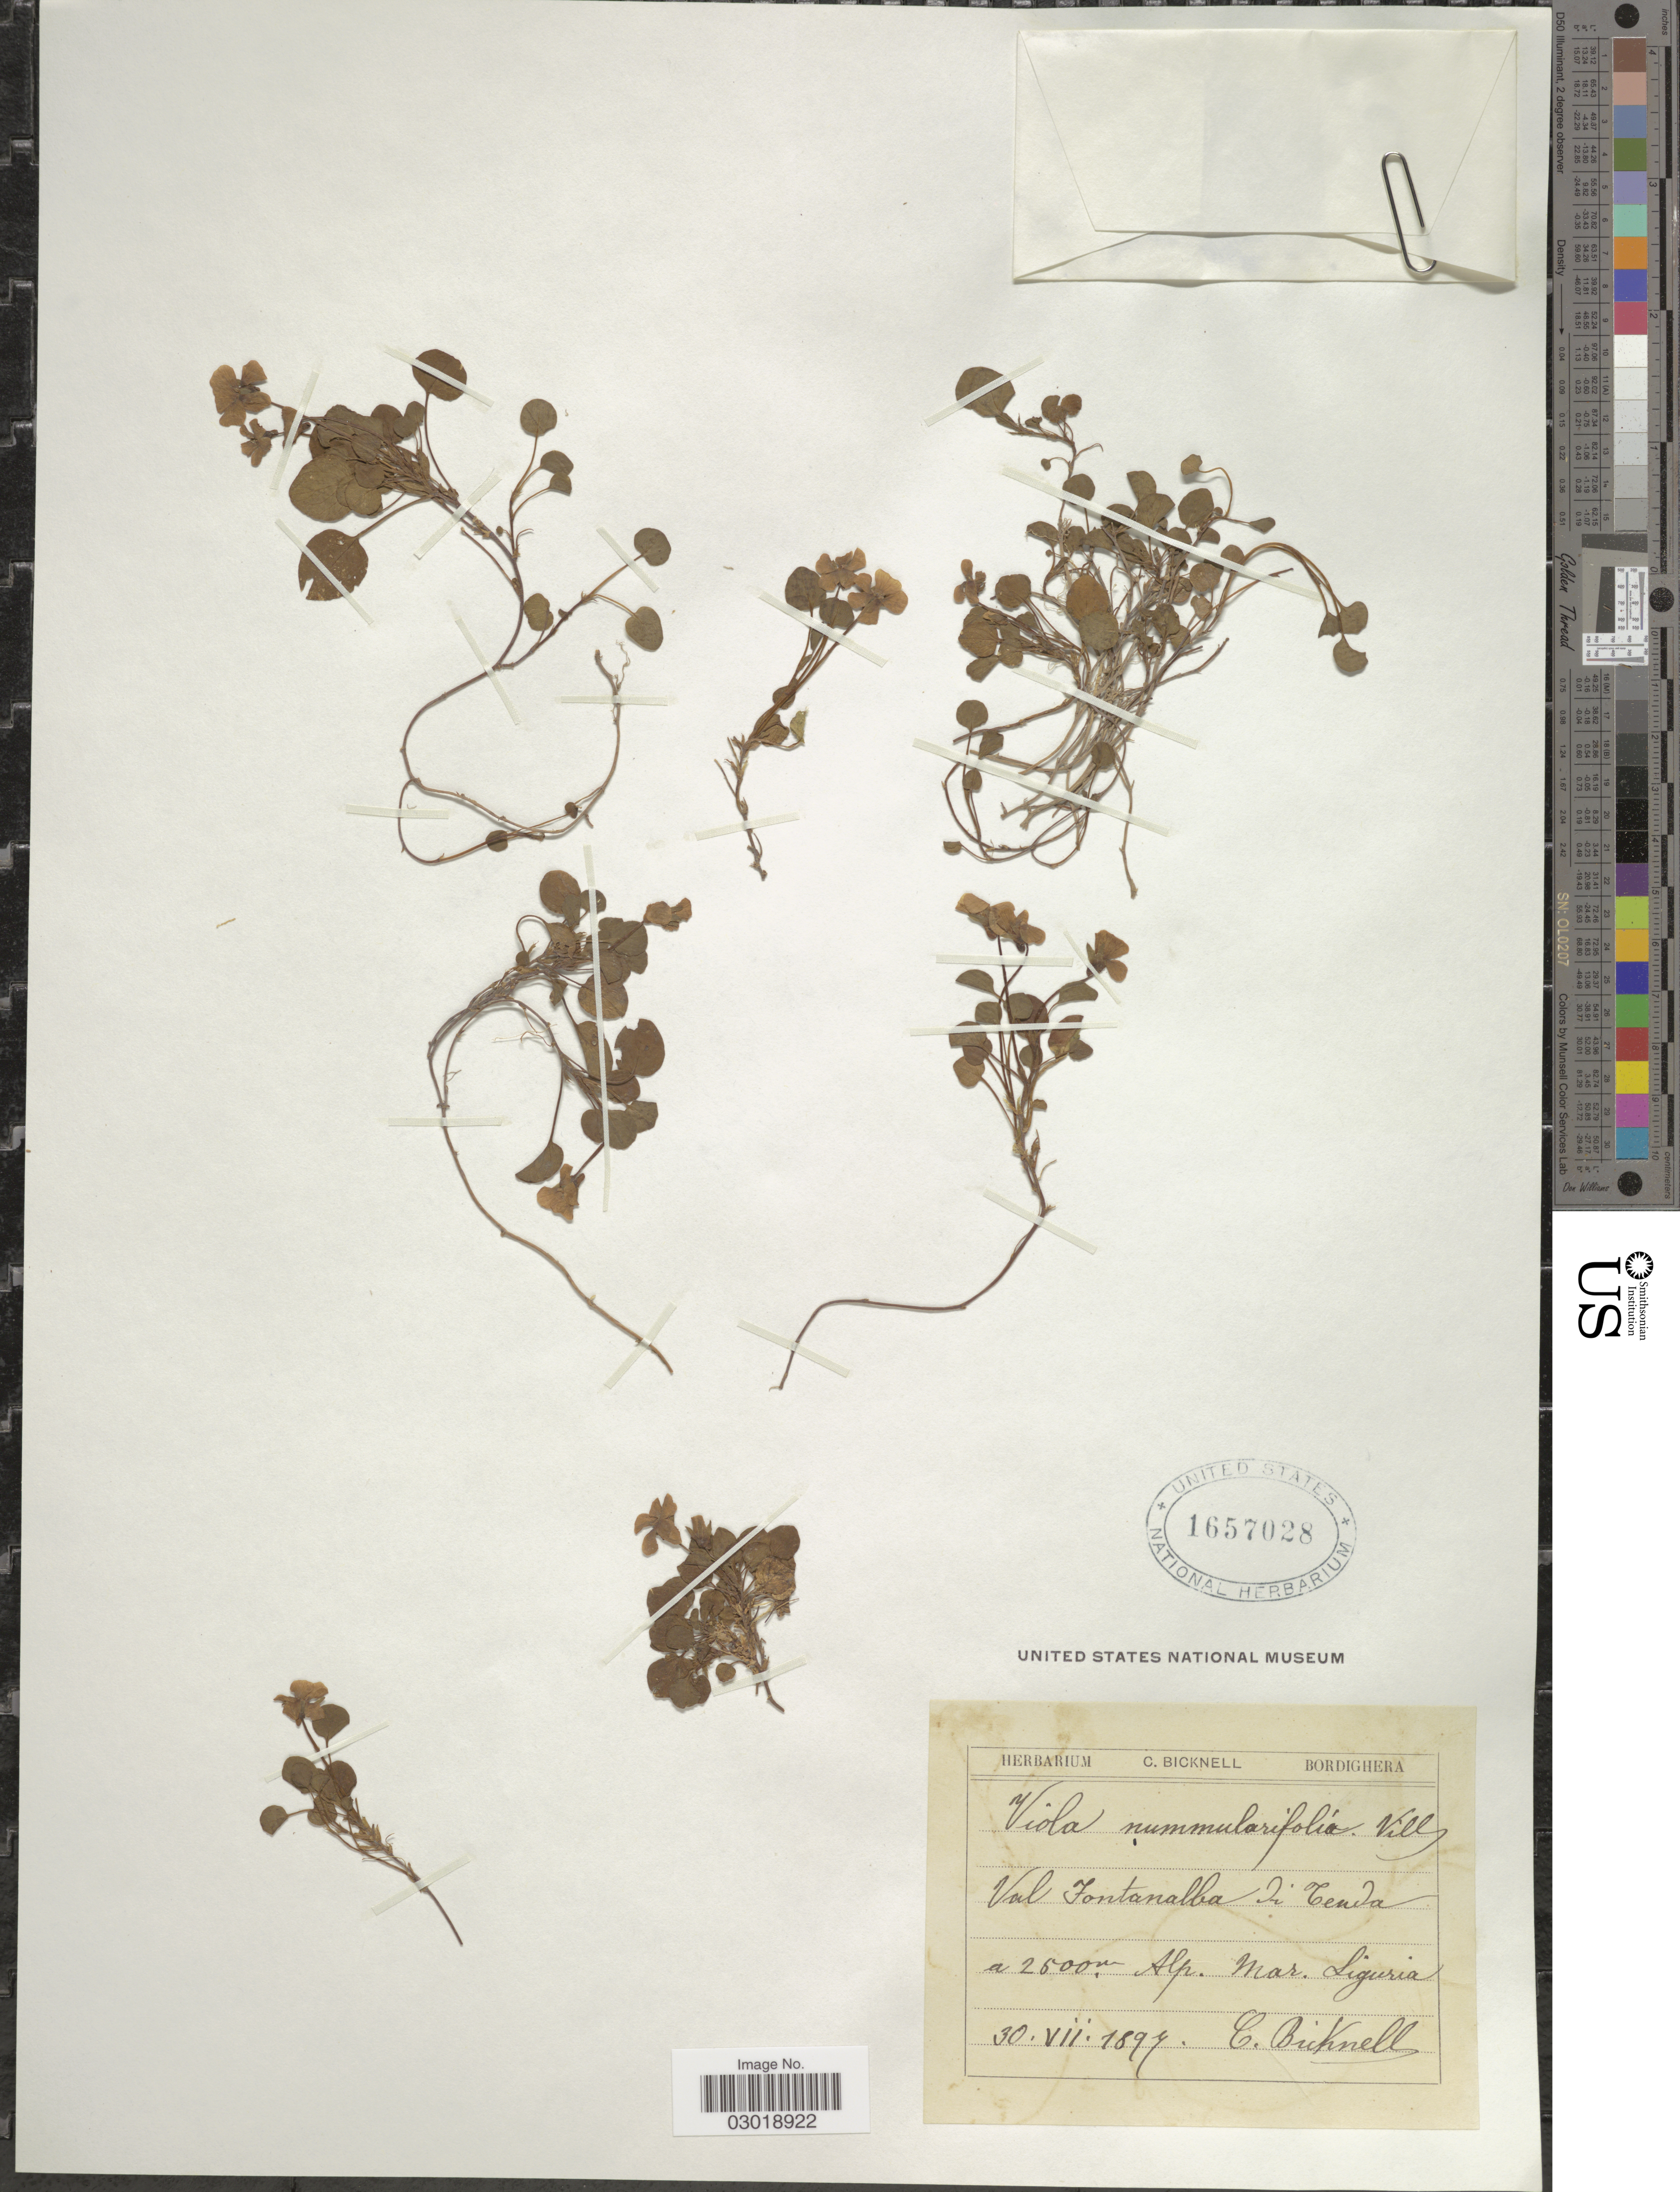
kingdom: Plantae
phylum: Tracheophyta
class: Magnoliopsida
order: Malpighiales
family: Violaceae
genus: Viola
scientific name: Viola nummulariifolia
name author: Vill.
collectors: C. Bicknell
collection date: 1897-07-30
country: Italy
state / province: Liguria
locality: Val Fontanalba di Tenda. Alp. Mar. Liguria.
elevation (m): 2500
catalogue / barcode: US 1657028